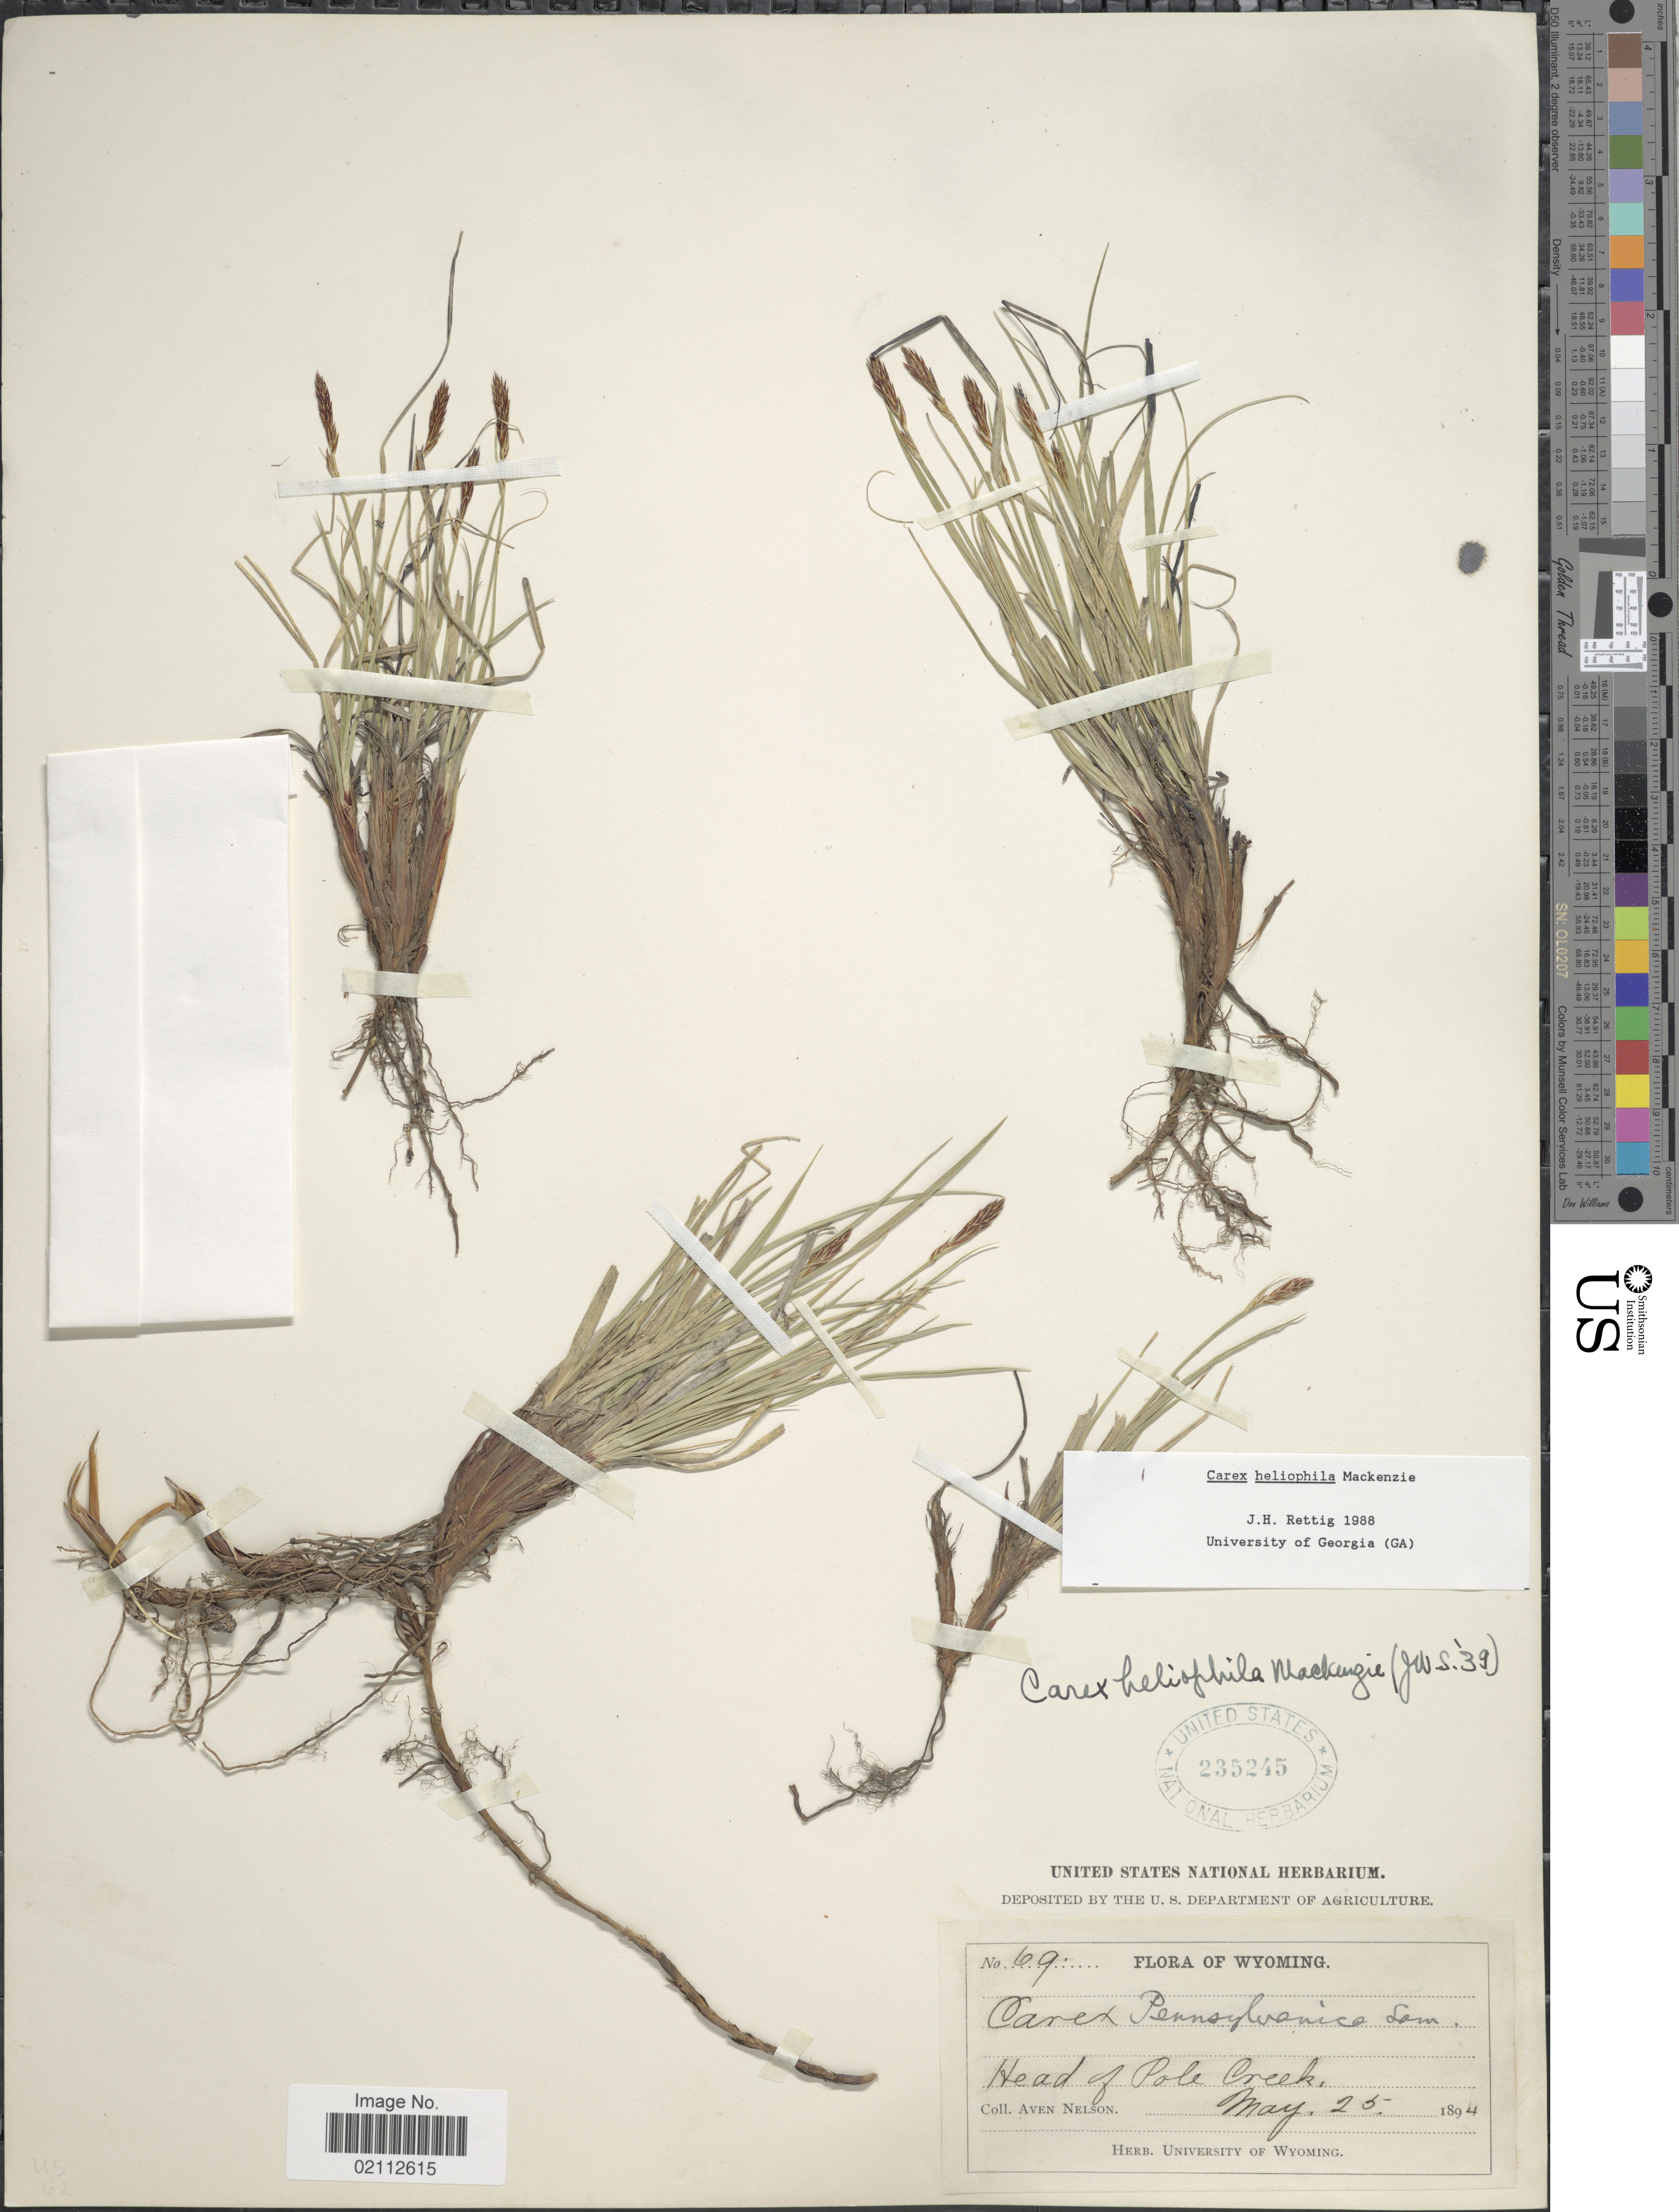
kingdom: Plantae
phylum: Tracheophyta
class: Liliopsida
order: Poales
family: Cyperaceae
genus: Carex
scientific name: Carex heliophila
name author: Mack.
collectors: A. Nelson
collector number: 69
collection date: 1894-05-25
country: United States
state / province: Wyoming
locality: Head of Pole Creek.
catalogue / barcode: US 235245